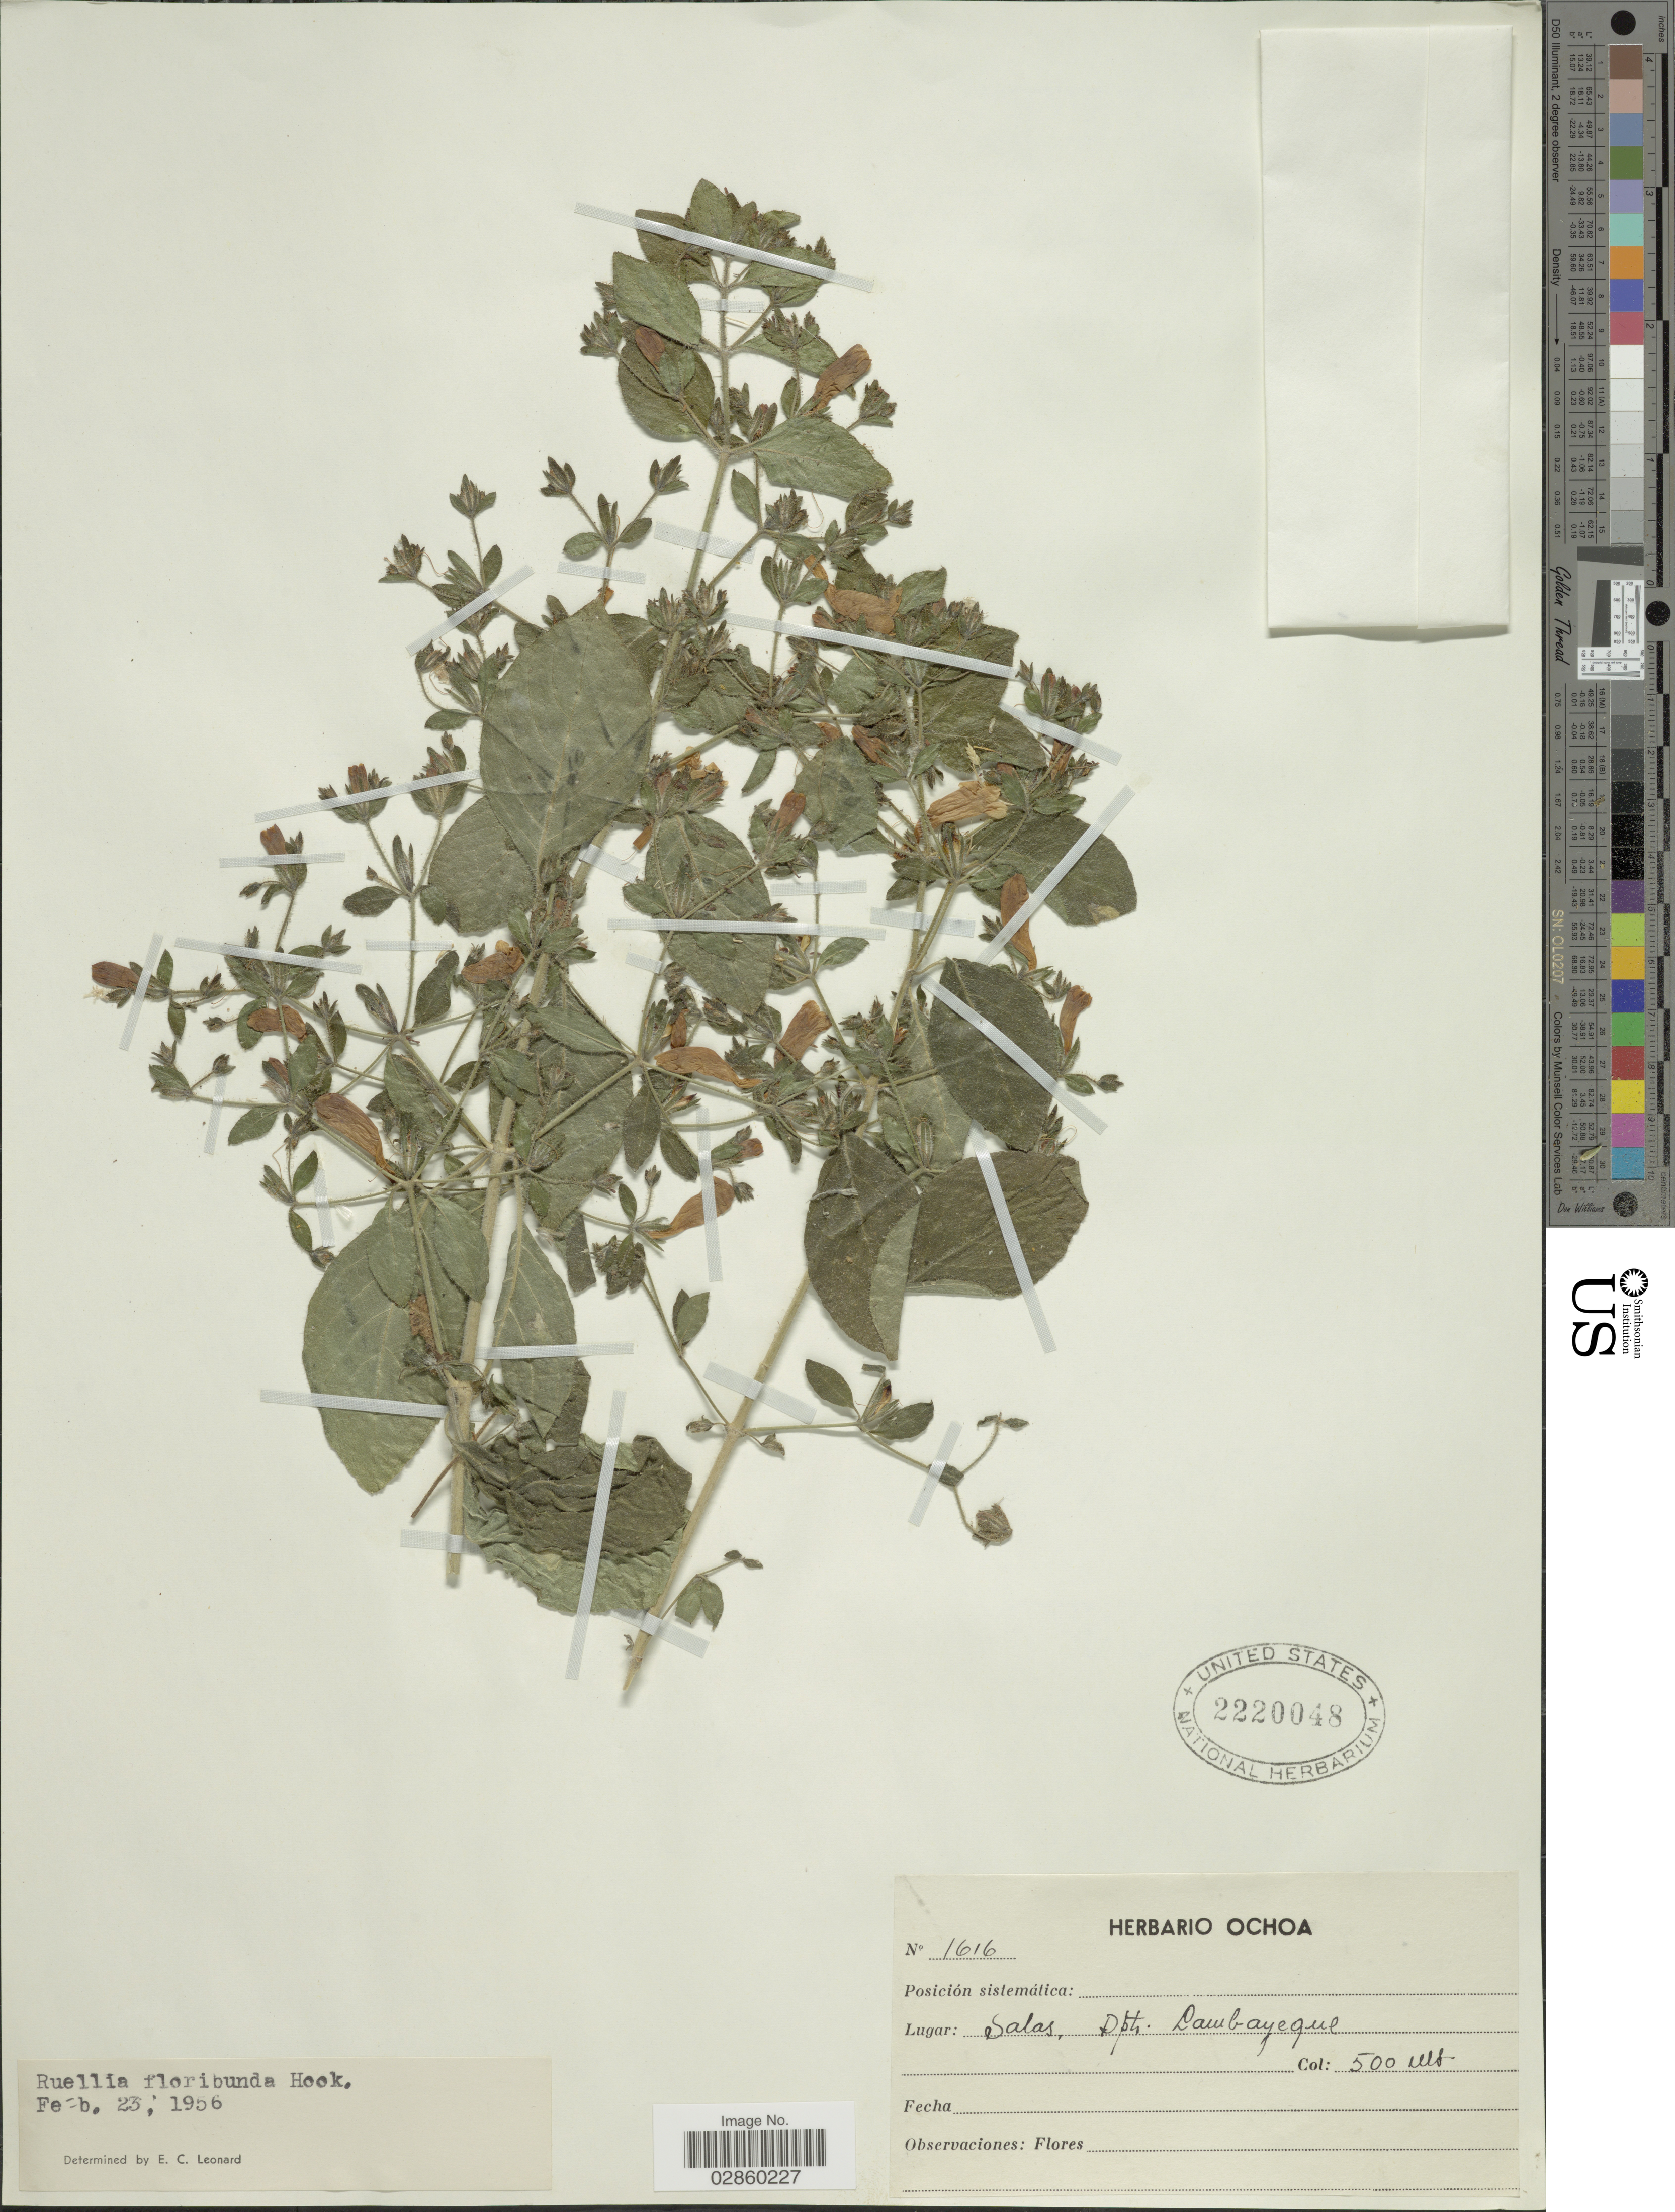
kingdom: Plantae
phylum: Tracheophyta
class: Magnoliopsida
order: Lamiales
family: Acanthaceae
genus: Ruellia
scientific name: Ruellia floribunda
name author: Hook.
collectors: ex herb. Ochoa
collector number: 1616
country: Peru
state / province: Lambayeque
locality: Salas, Dpto. Lambayeque.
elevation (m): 500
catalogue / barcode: US 2220048